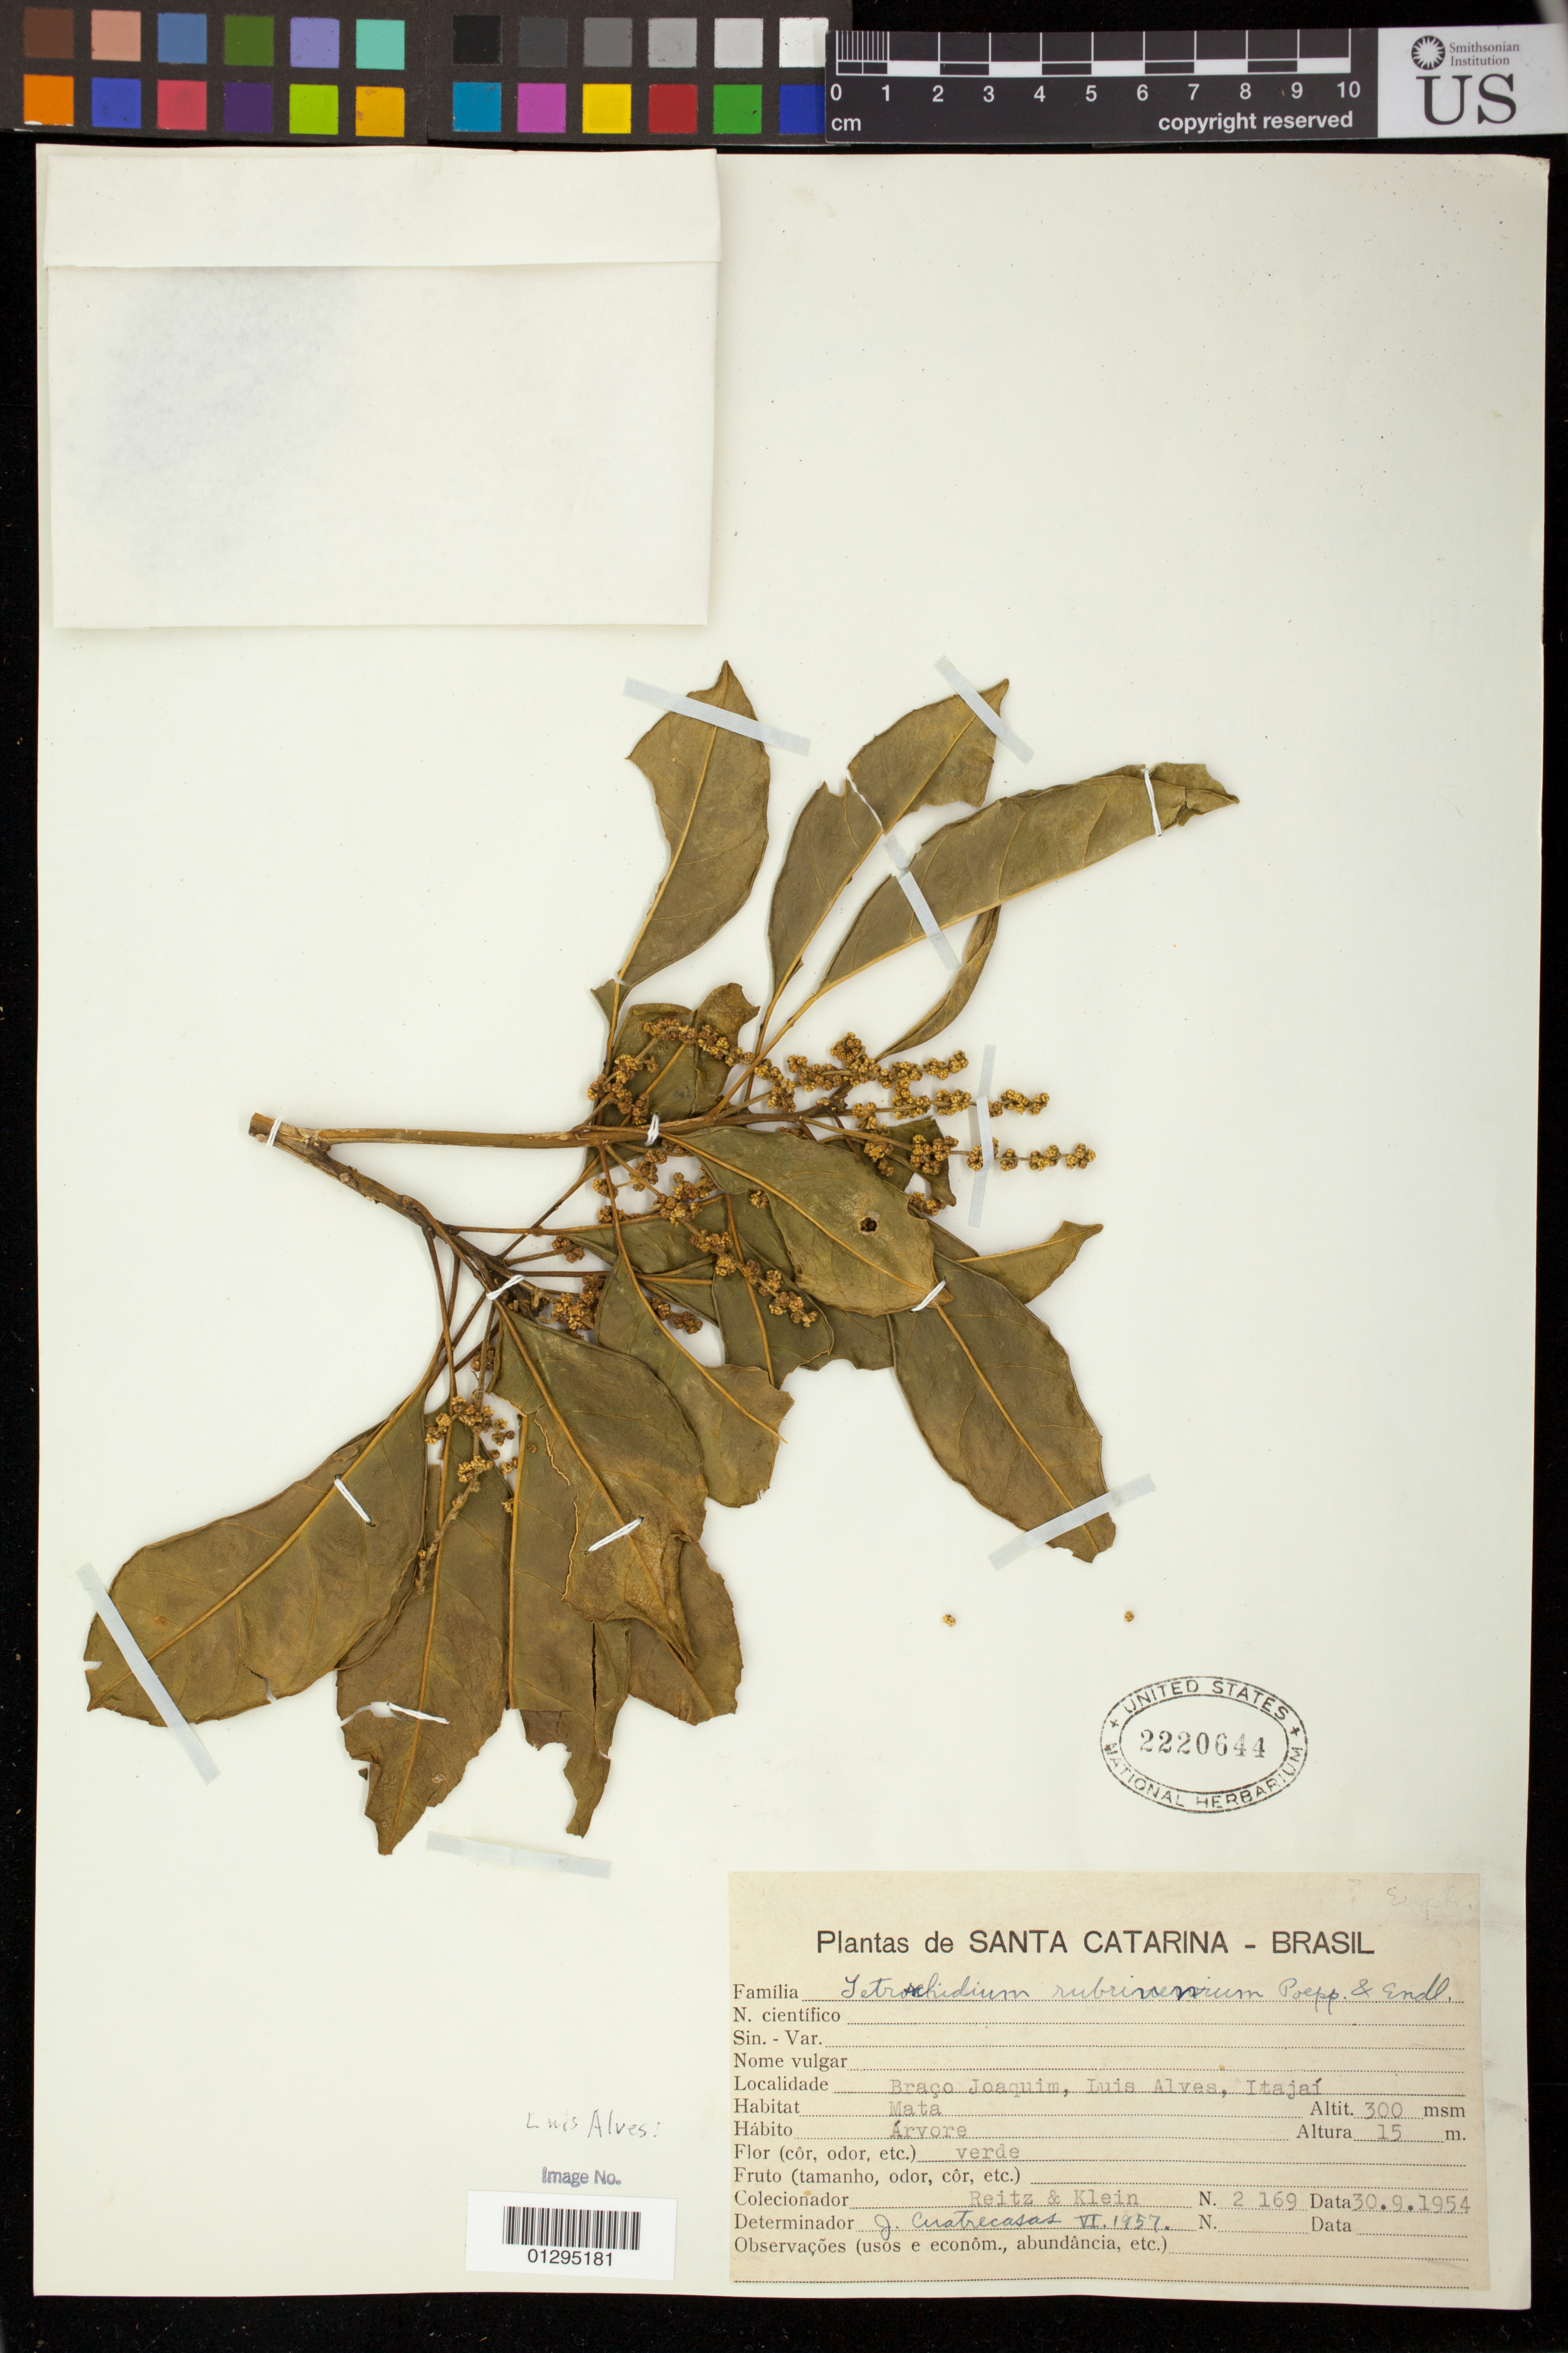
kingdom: Plantae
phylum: Tracheophyta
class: Magnoliopsida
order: Malpighiales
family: Euphorbiaceae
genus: Tetrorchidium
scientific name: Tetrorchidium rubrivenium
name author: Poepp.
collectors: -- Reitz & Klein, --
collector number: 2169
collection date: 1954-09-30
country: Brazil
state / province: Santa Catarina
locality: Braço Joaquim, Luis Alves,Itajaí.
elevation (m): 300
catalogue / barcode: US 2220644